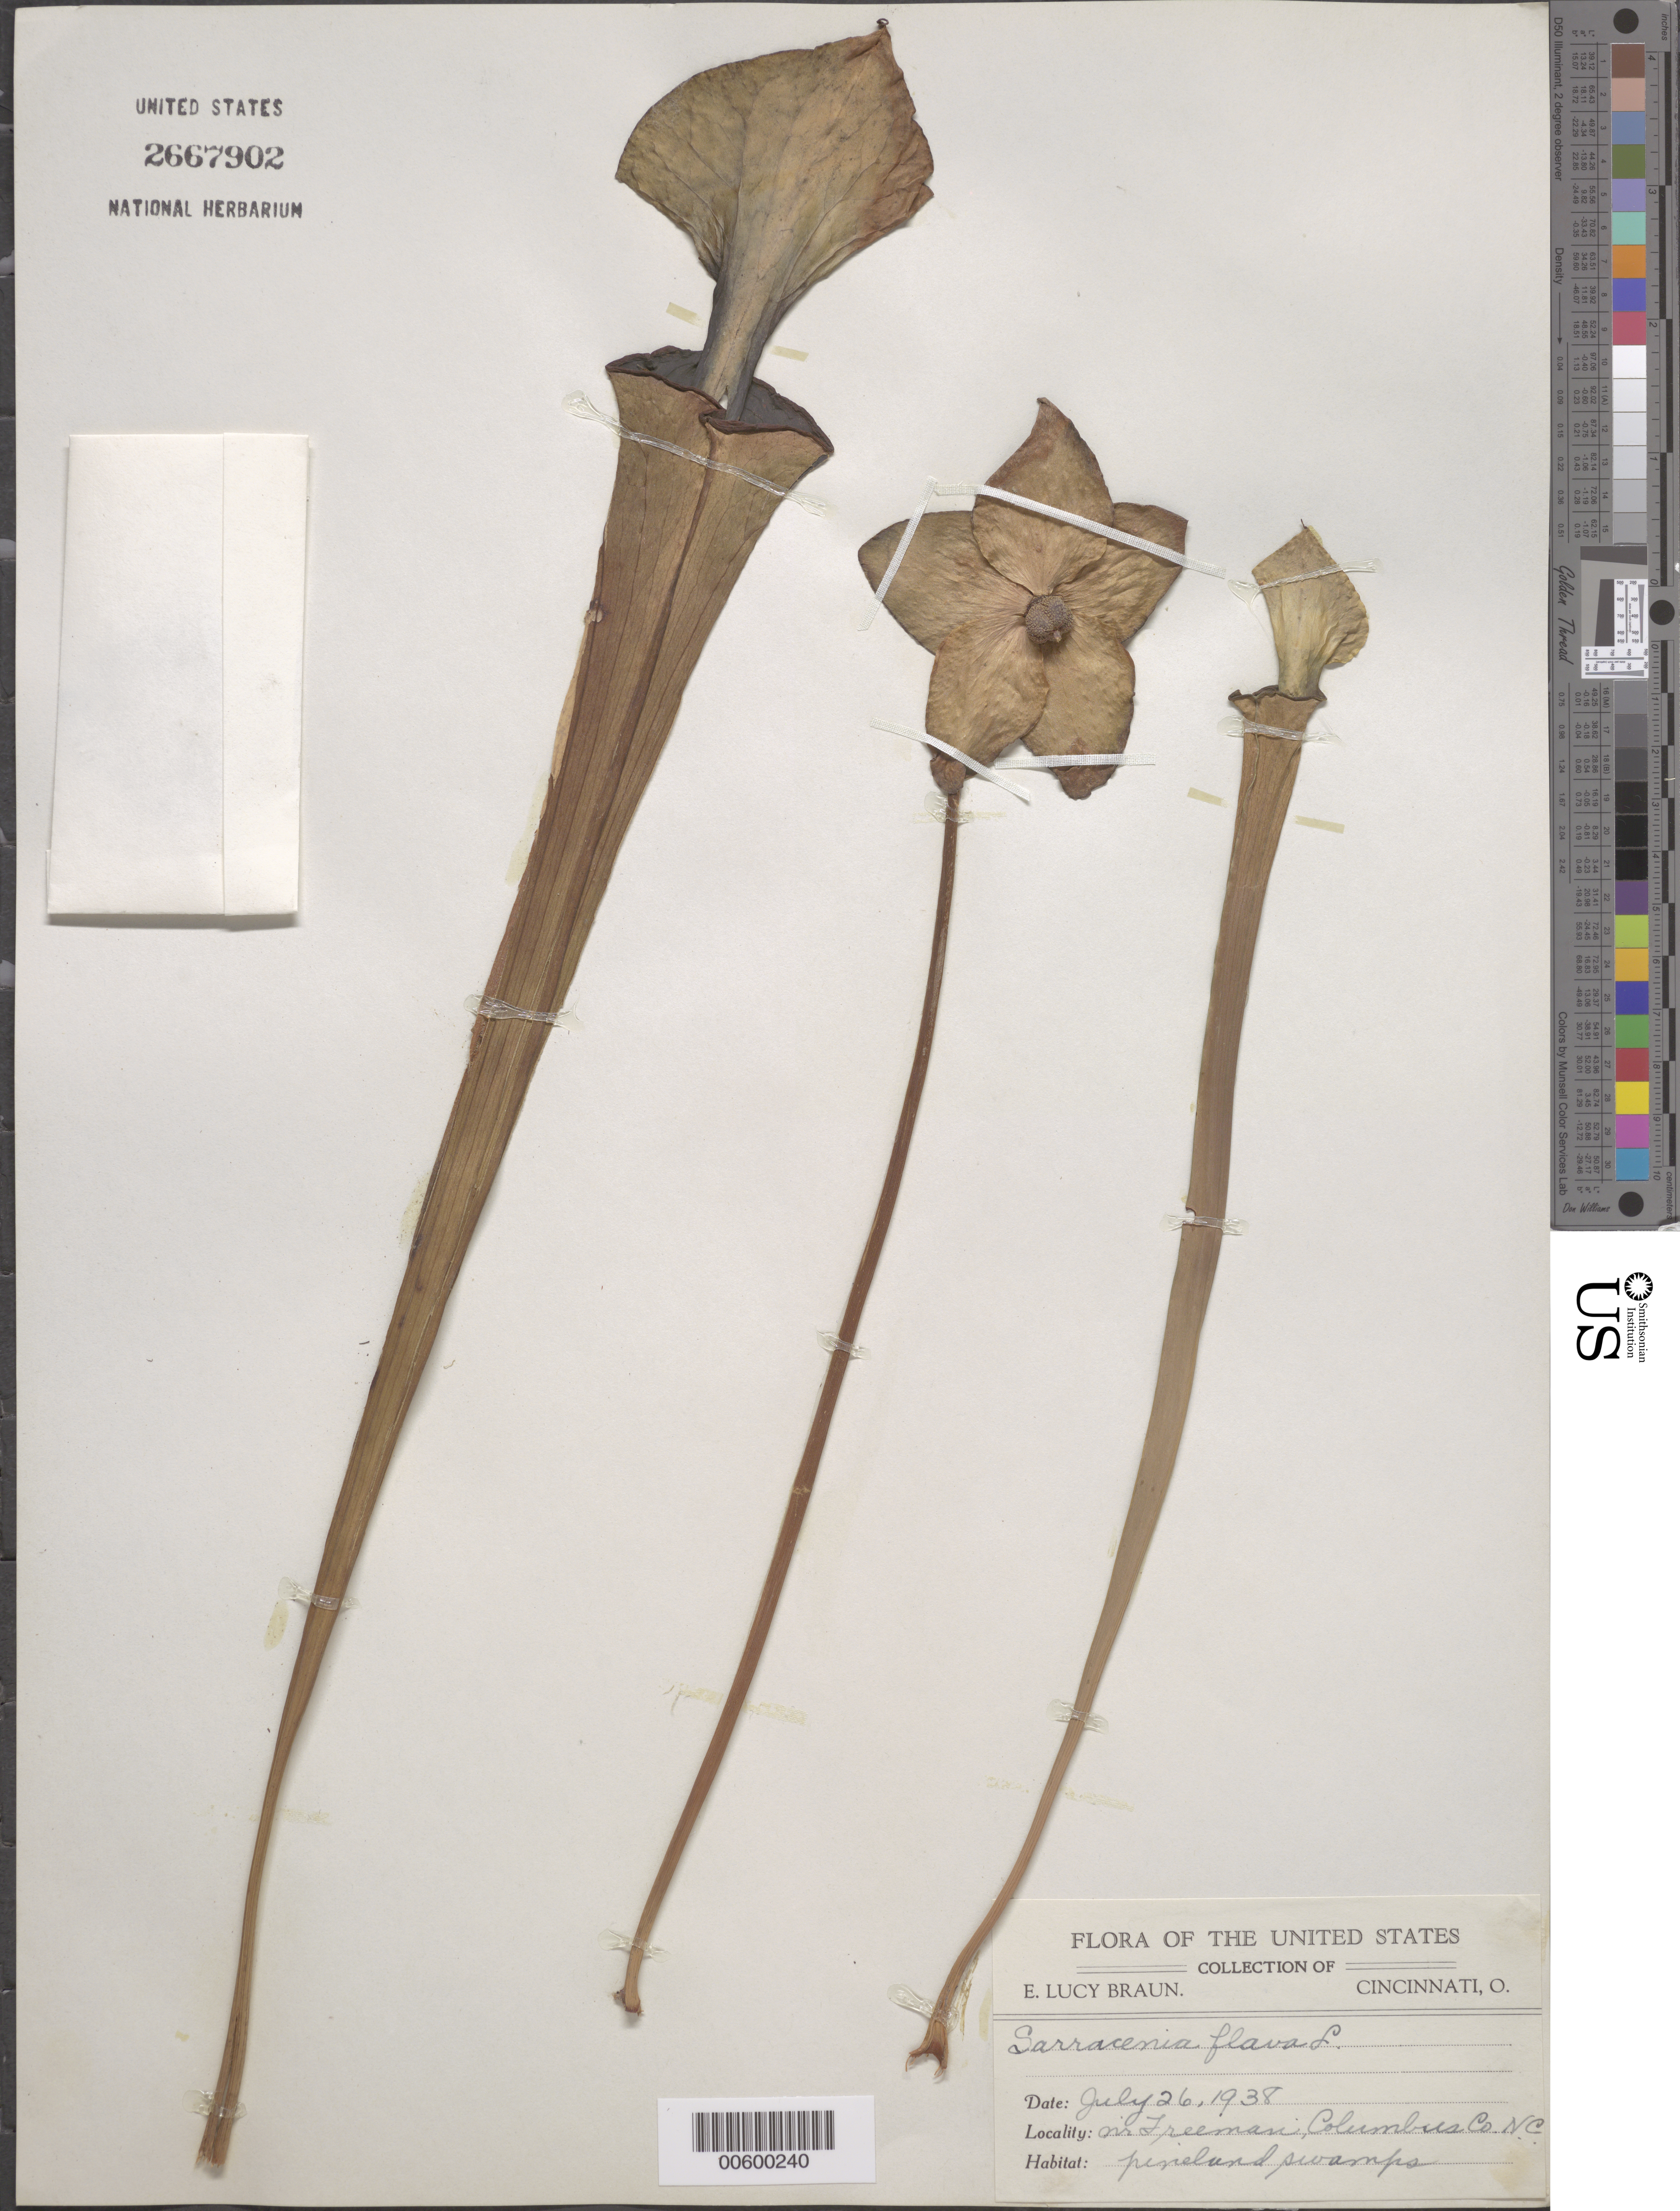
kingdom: Plantae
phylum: Tracheophyta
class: Magnoliopsida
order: Ericales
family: Sarraceniaceae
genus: Sarracenia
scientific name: Sarracenia flava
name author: L.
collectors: E. L. Braun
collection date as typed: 26 Jul 1938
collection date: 1938-07-26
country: United States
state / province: North Carolina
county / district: Columbus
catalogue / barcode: US 2667902